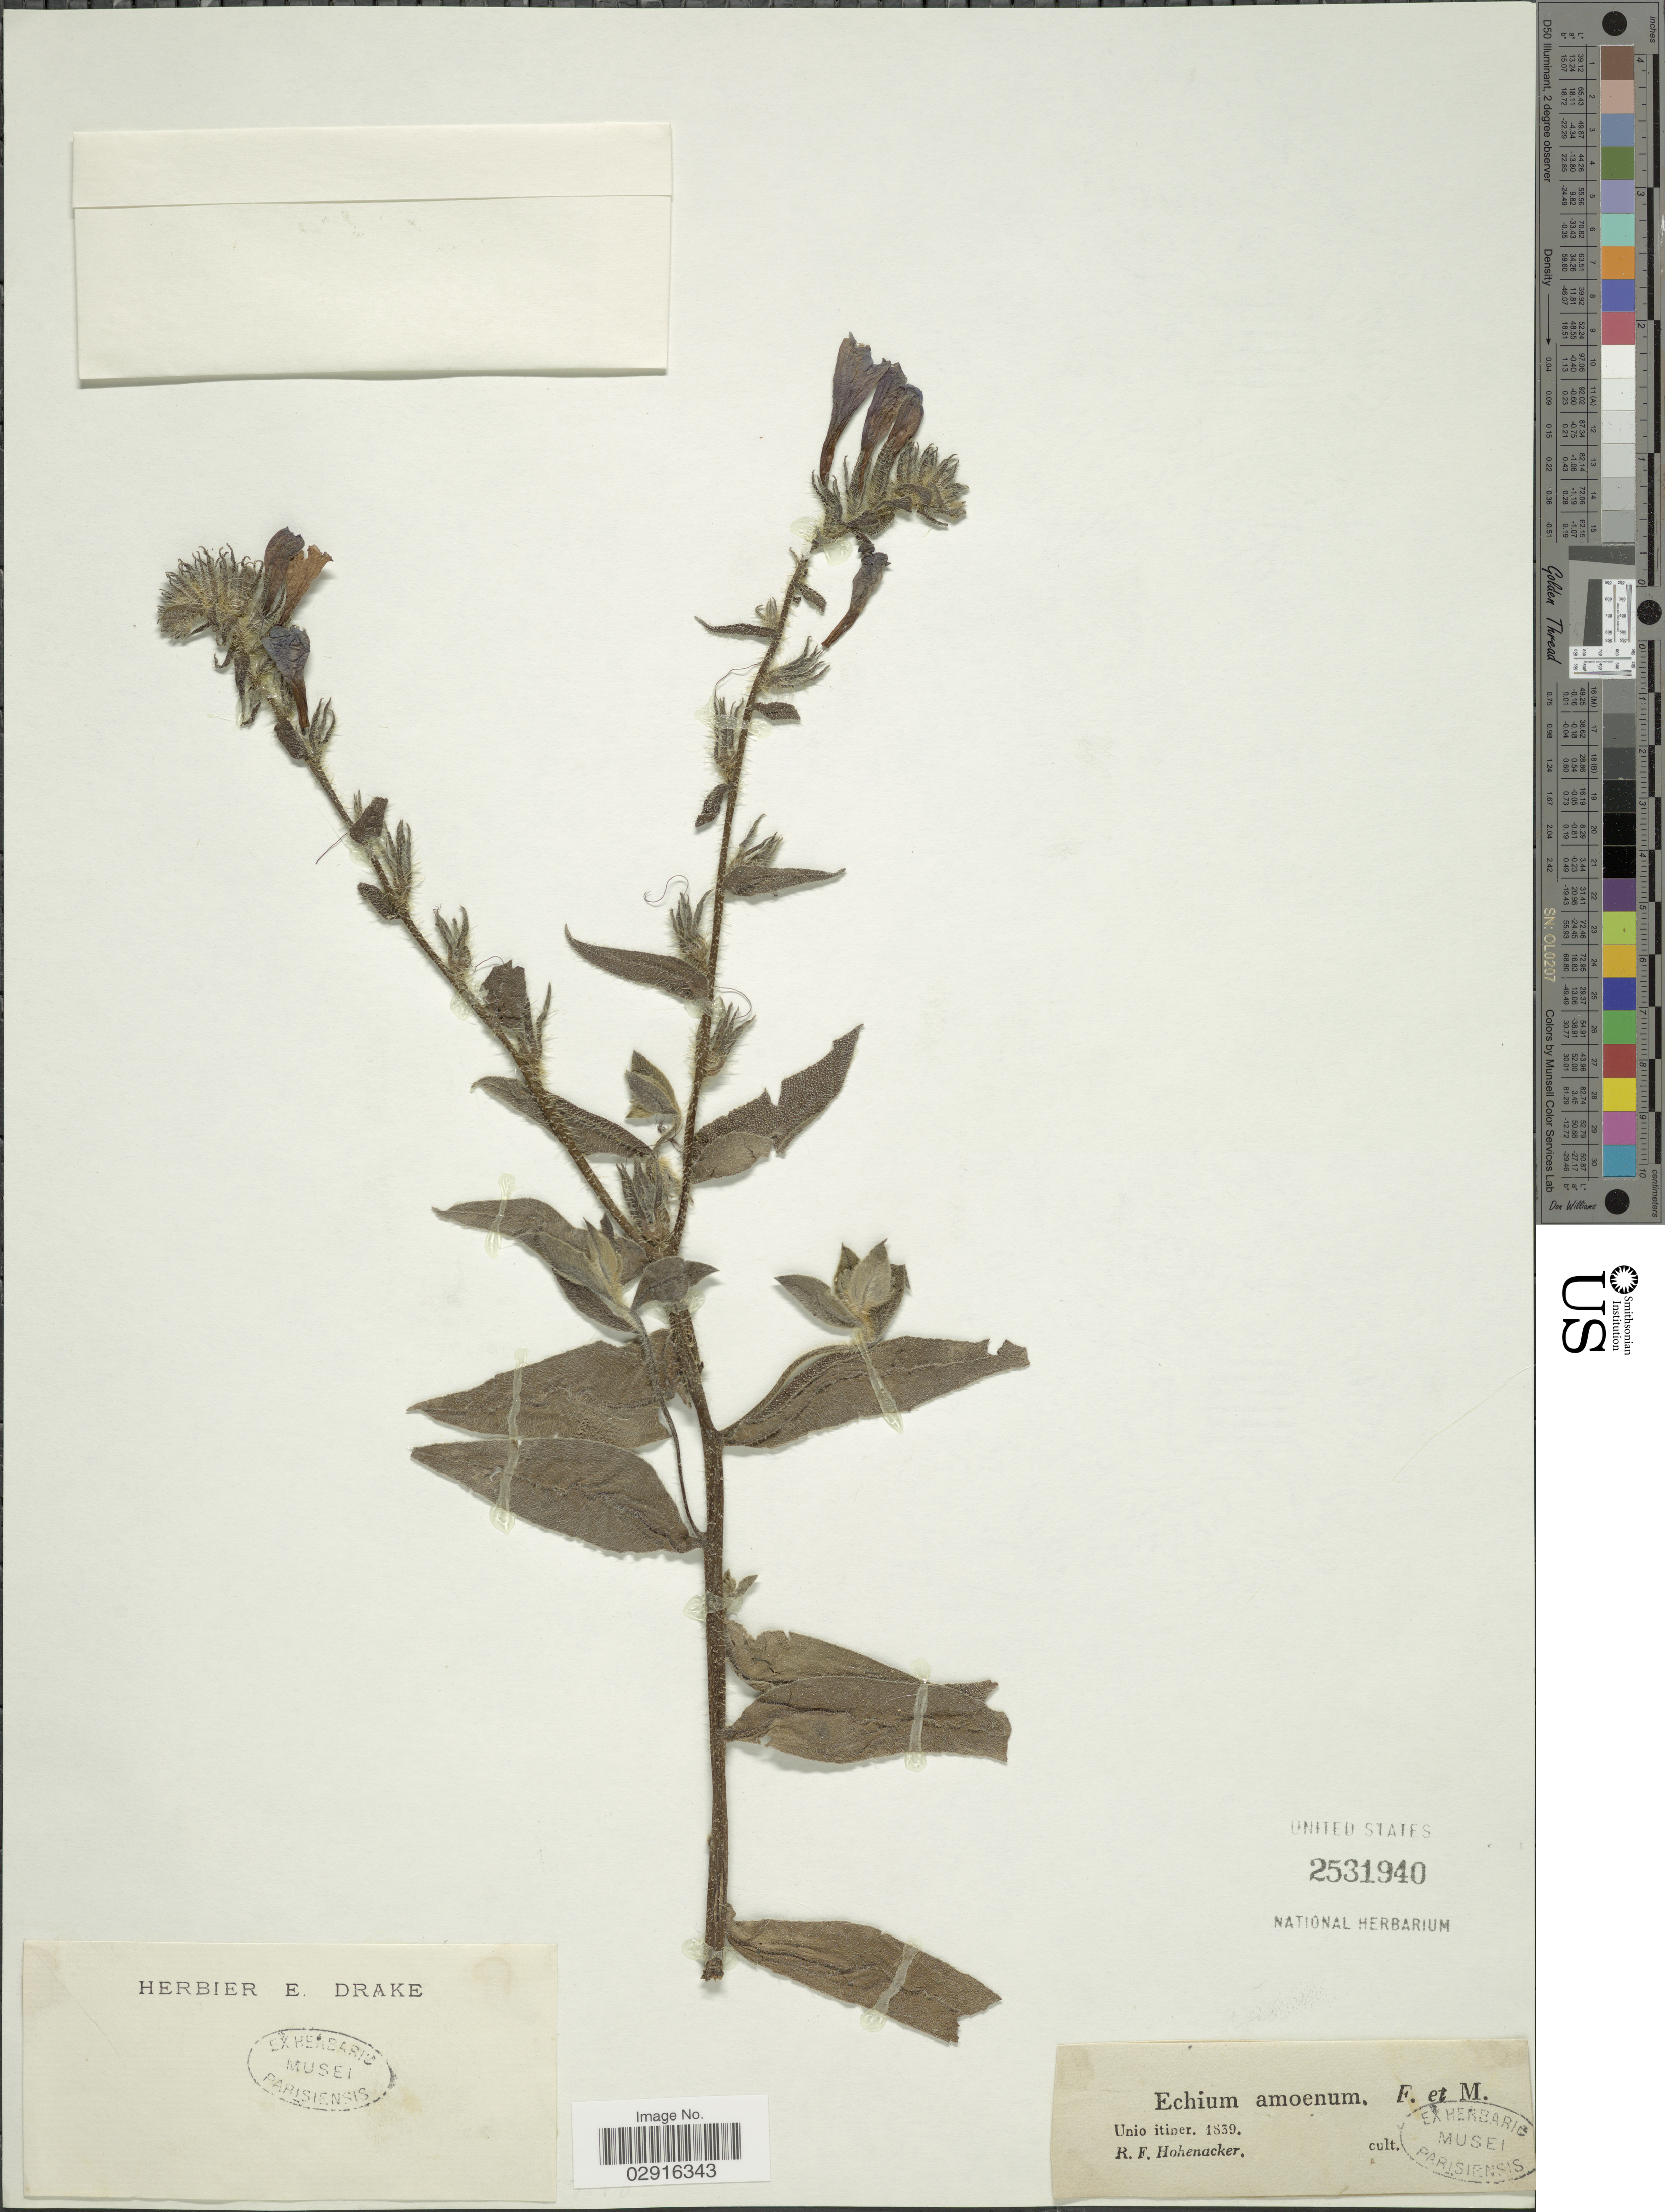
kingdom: Plantae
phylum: Tracheophyta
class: Magnoliopsida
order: Boraginales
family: Boraginaceae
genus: Echium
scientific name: Echium amoenum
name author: Fisch. & C.A. Mey.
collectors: R. F. Hohenacker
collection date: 1839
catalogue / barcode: US 2531940